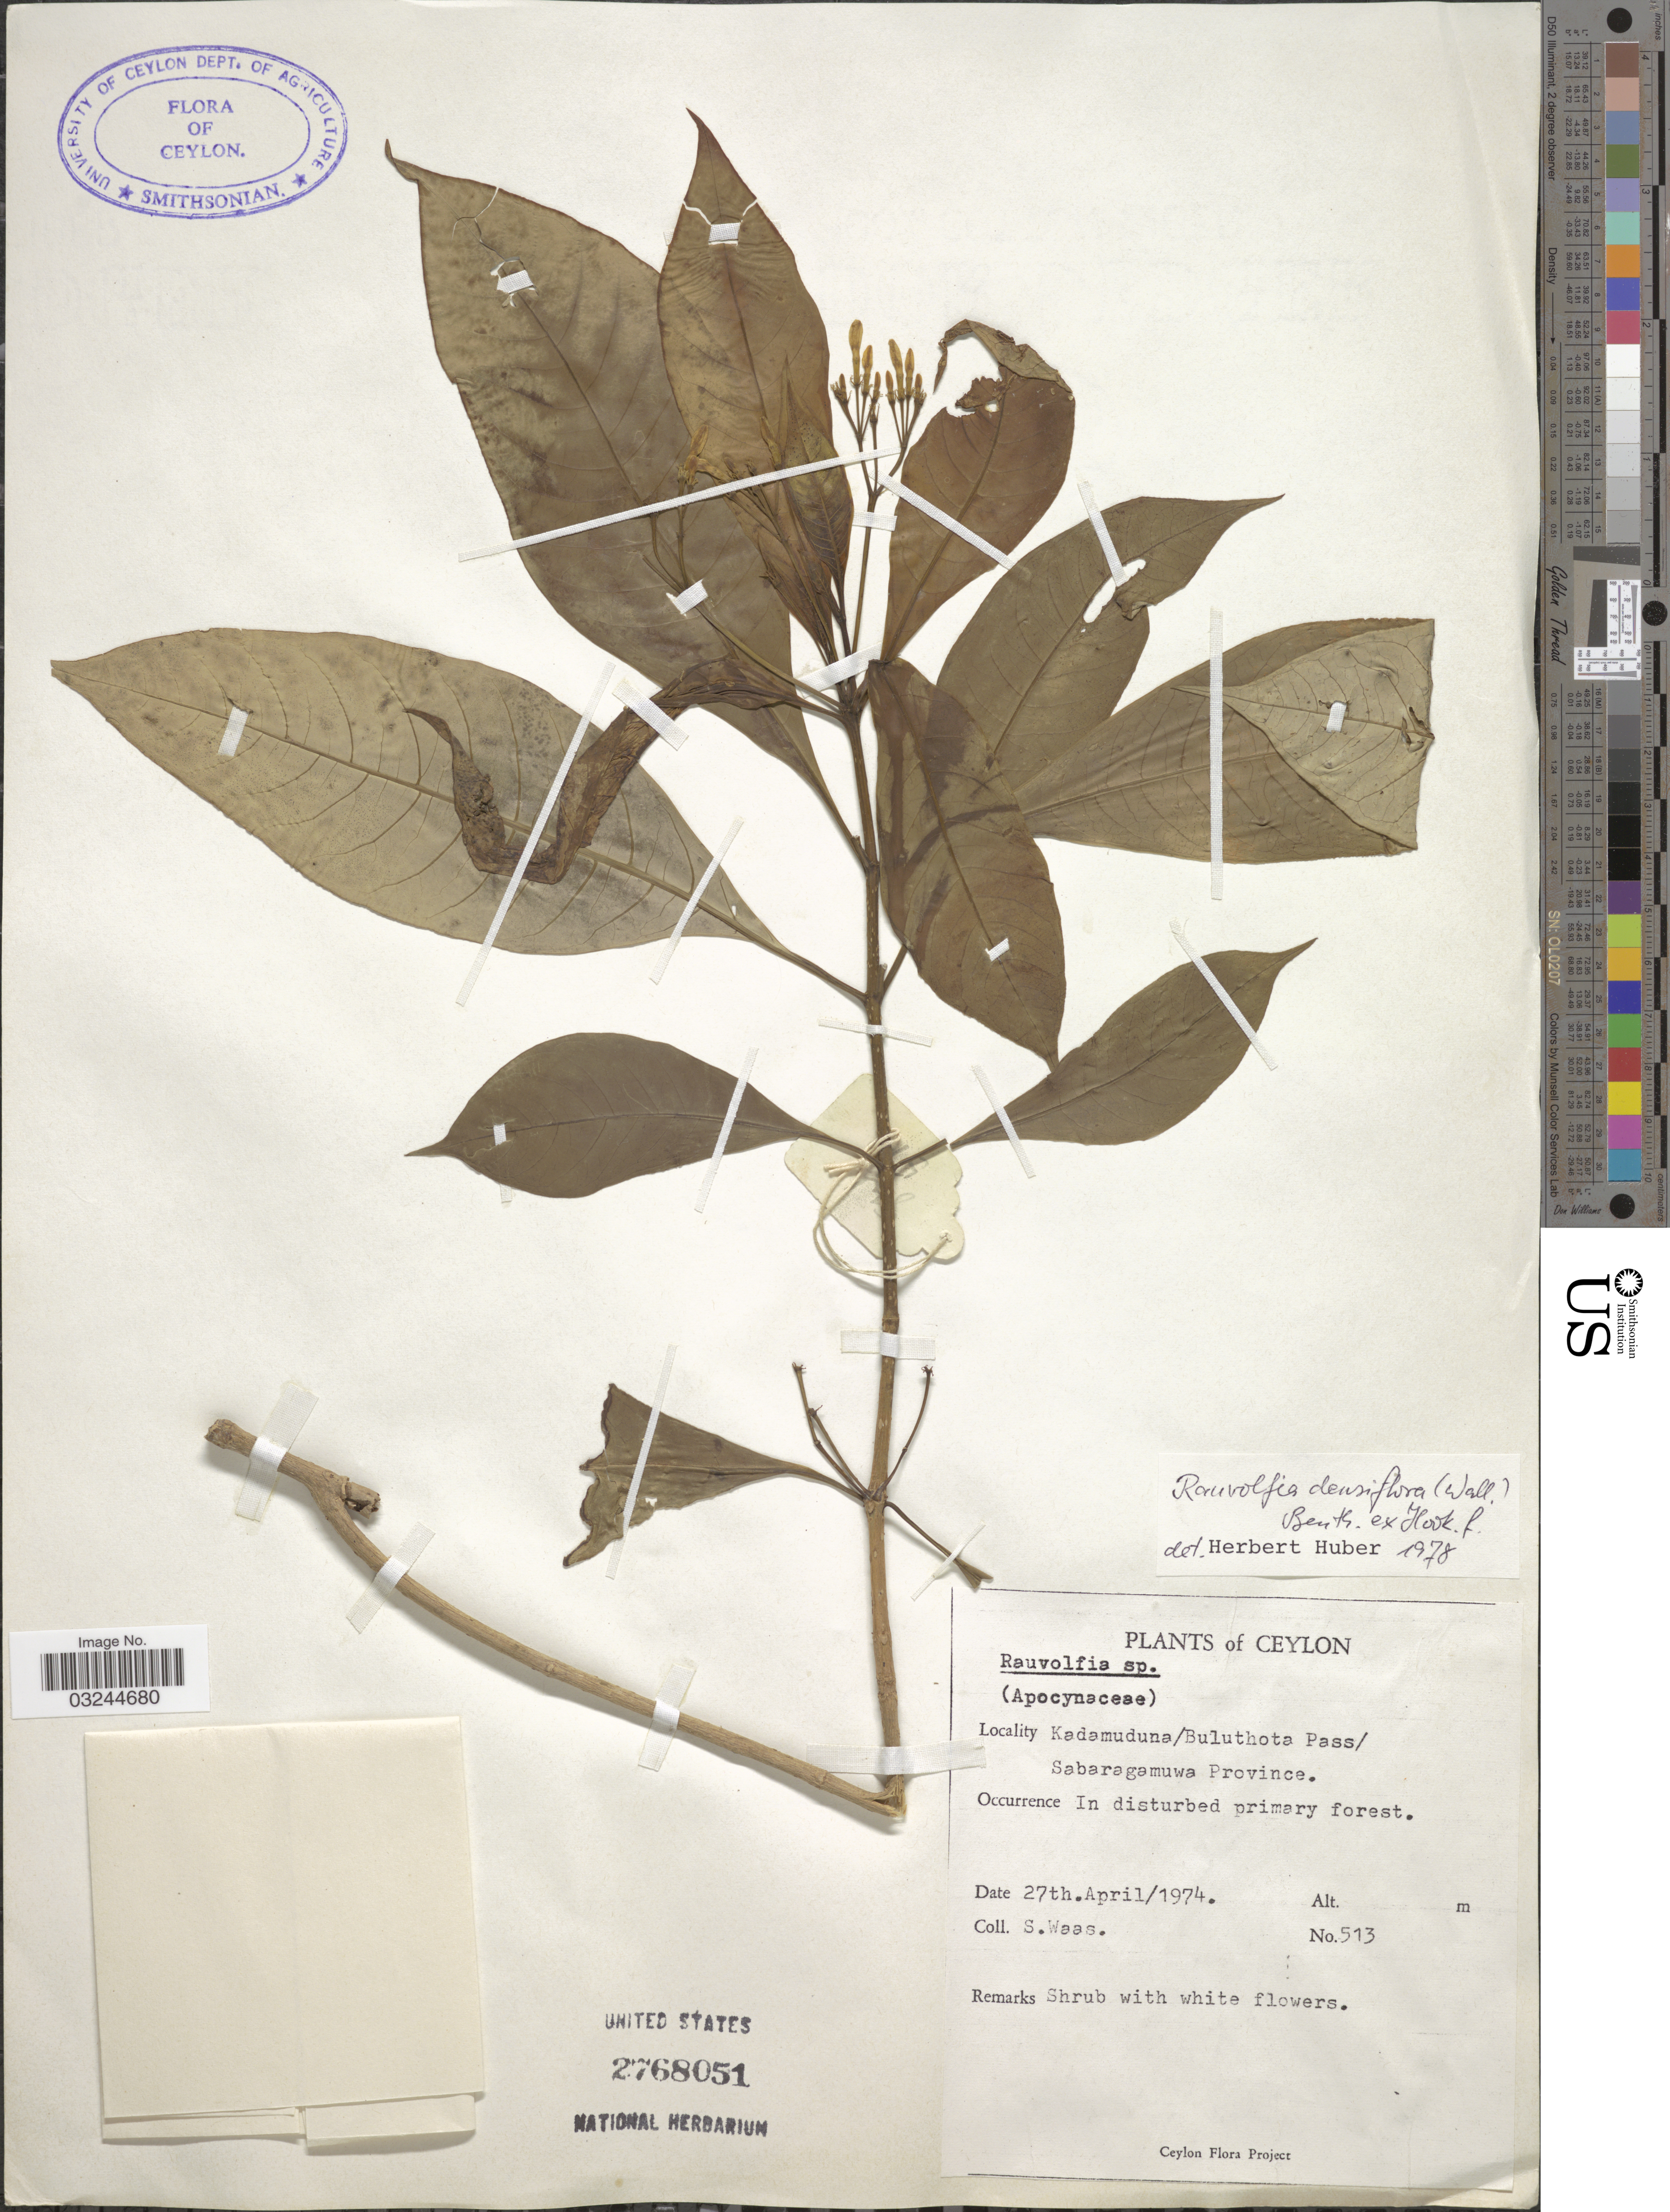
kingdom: Plantae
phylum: Tracheophyta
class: Magnoliopsida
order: Gentianales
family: Apocynaceae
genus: Rauvolfia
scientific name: Rauvolfia densiflora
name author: (Wall.) Benth. ex Hook. f.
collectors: S. Waas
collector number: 513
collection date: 1974-04-27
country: Sri Lanka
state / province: Sabaragamuwa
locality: Ceylon. Kadamuduna/ Buluthota Pass.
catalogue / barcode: US 2768051